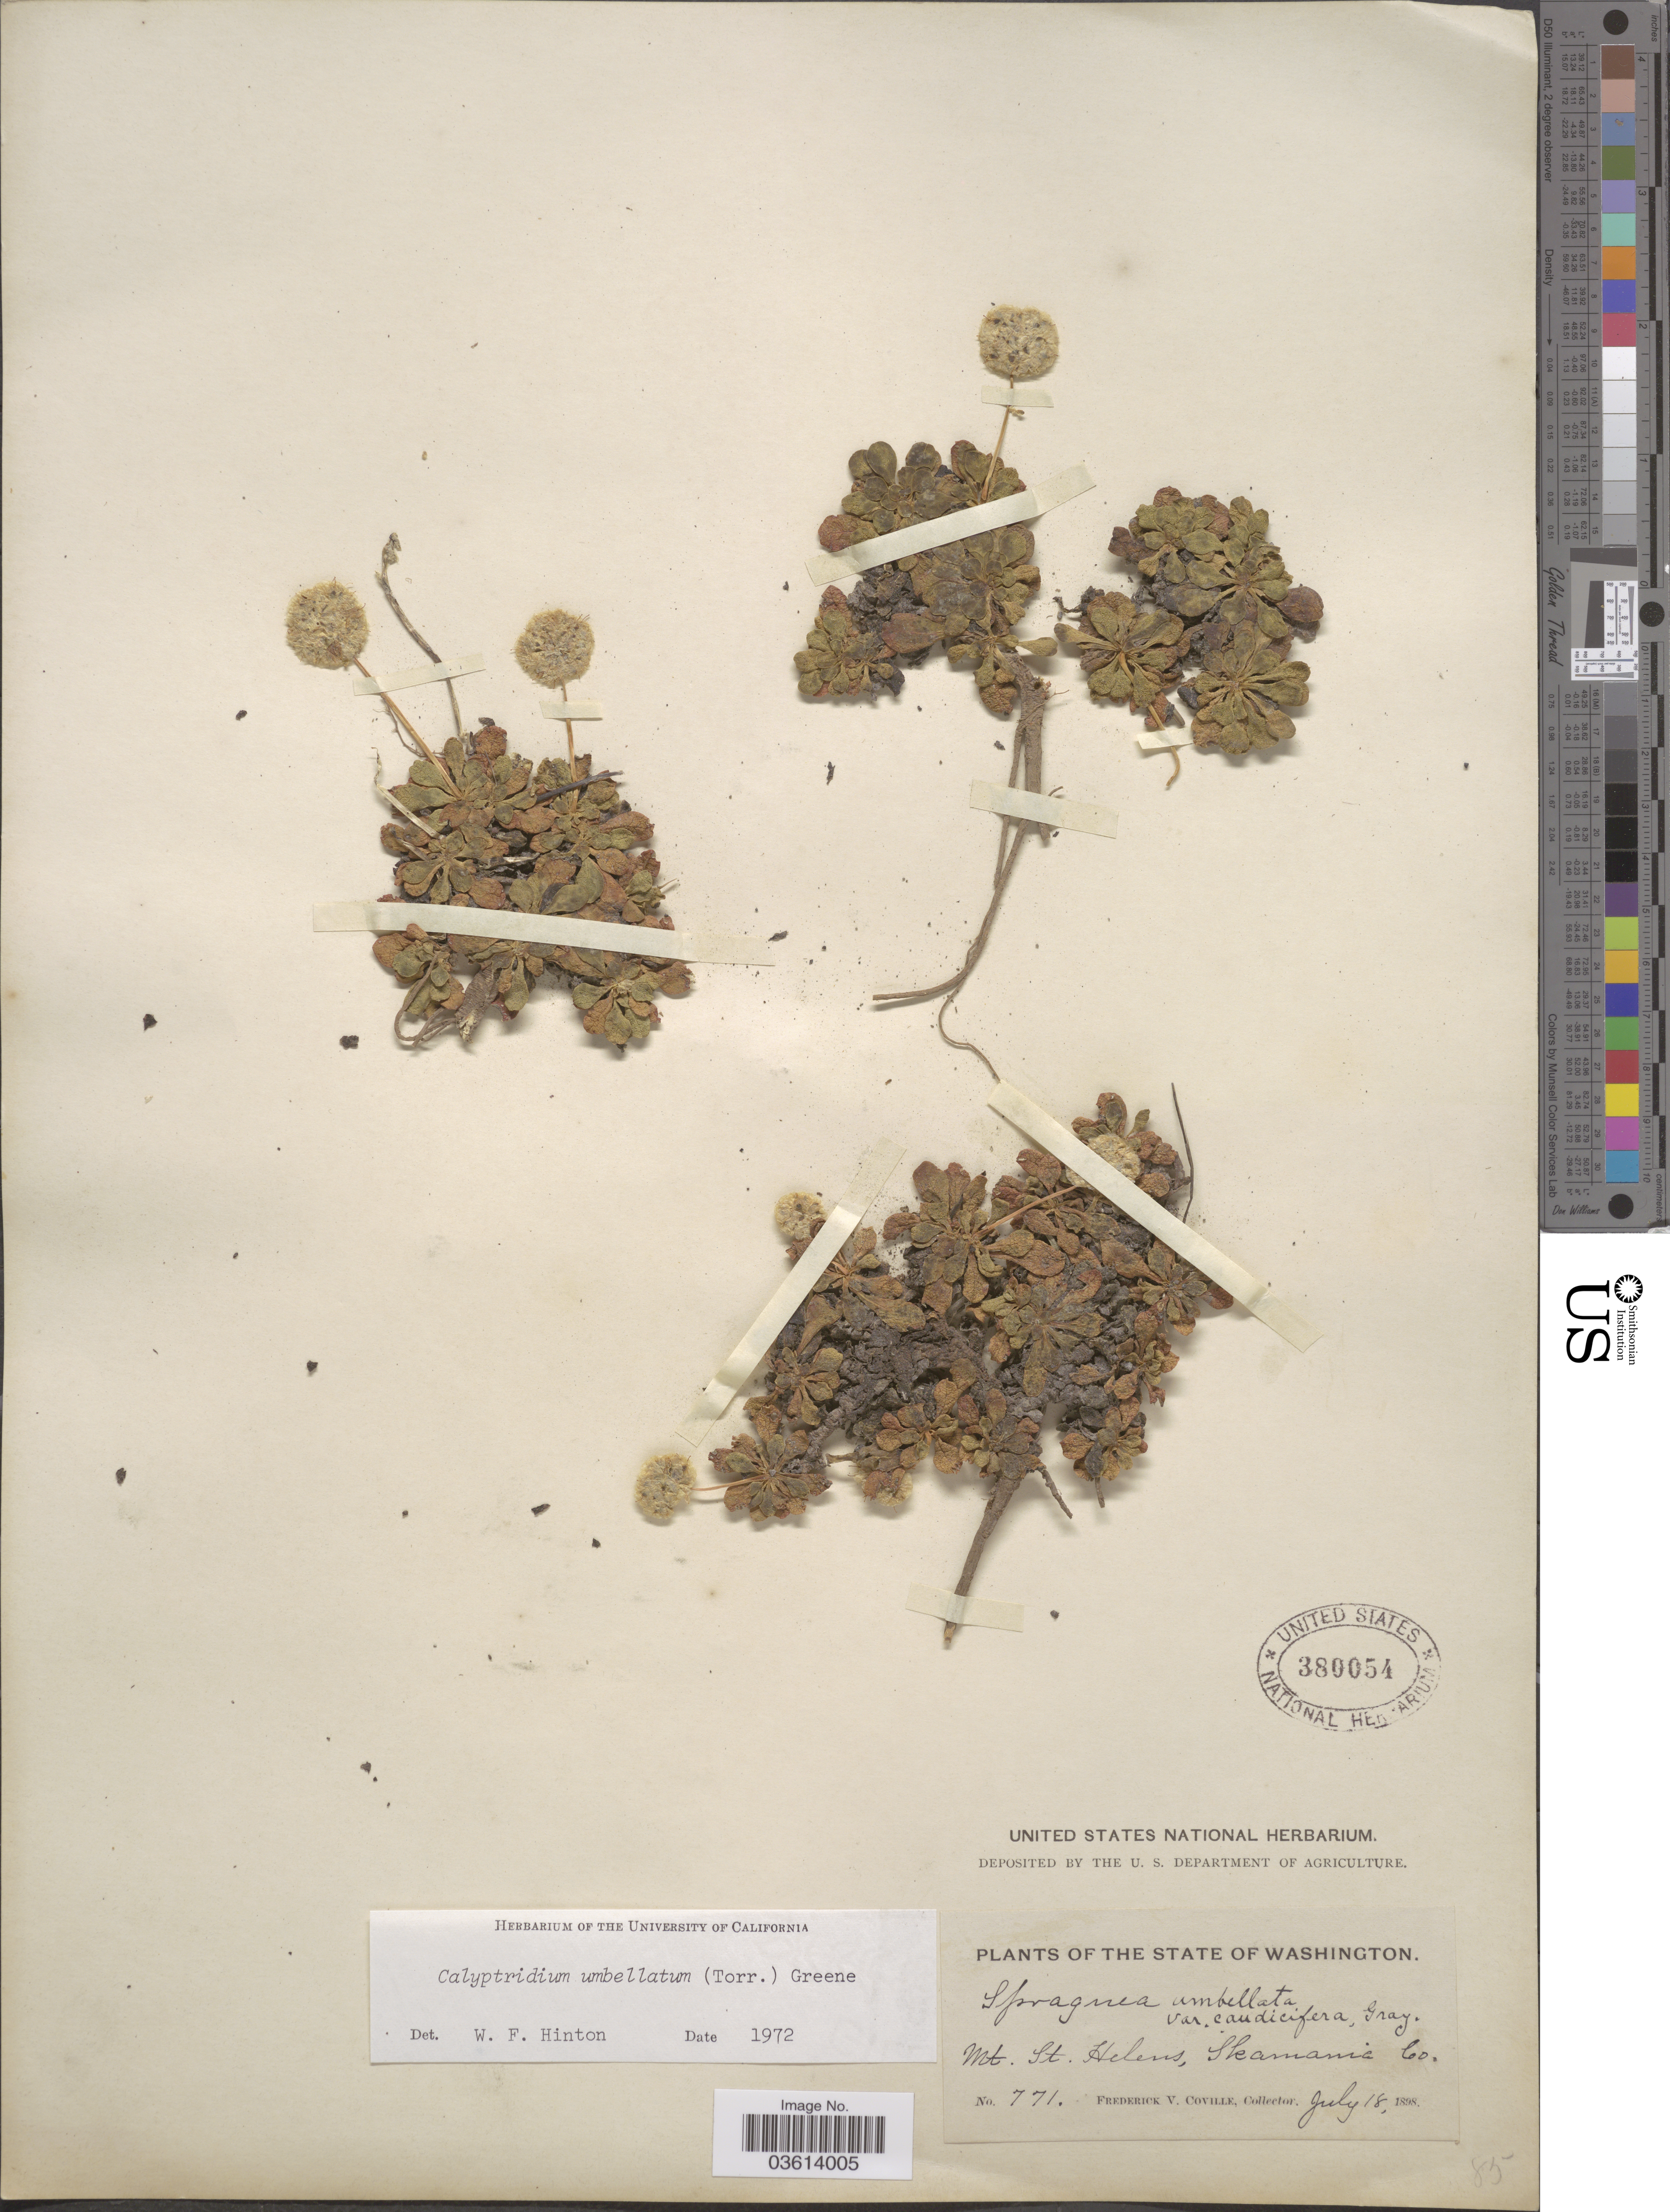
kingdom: Plantae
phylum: Tracheophyta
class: Magnoliopsida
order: Caryophyllales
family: Montiaceae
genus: Calyptridium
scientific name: Calyptridium umbellatum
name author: (Torr.) Greene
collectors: F. V. Coville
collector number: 771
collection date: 1898-07-18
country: United States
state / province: Washington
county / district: Skamania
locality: Mt. St. Helens, Skamania Co.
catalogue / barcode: US 380054